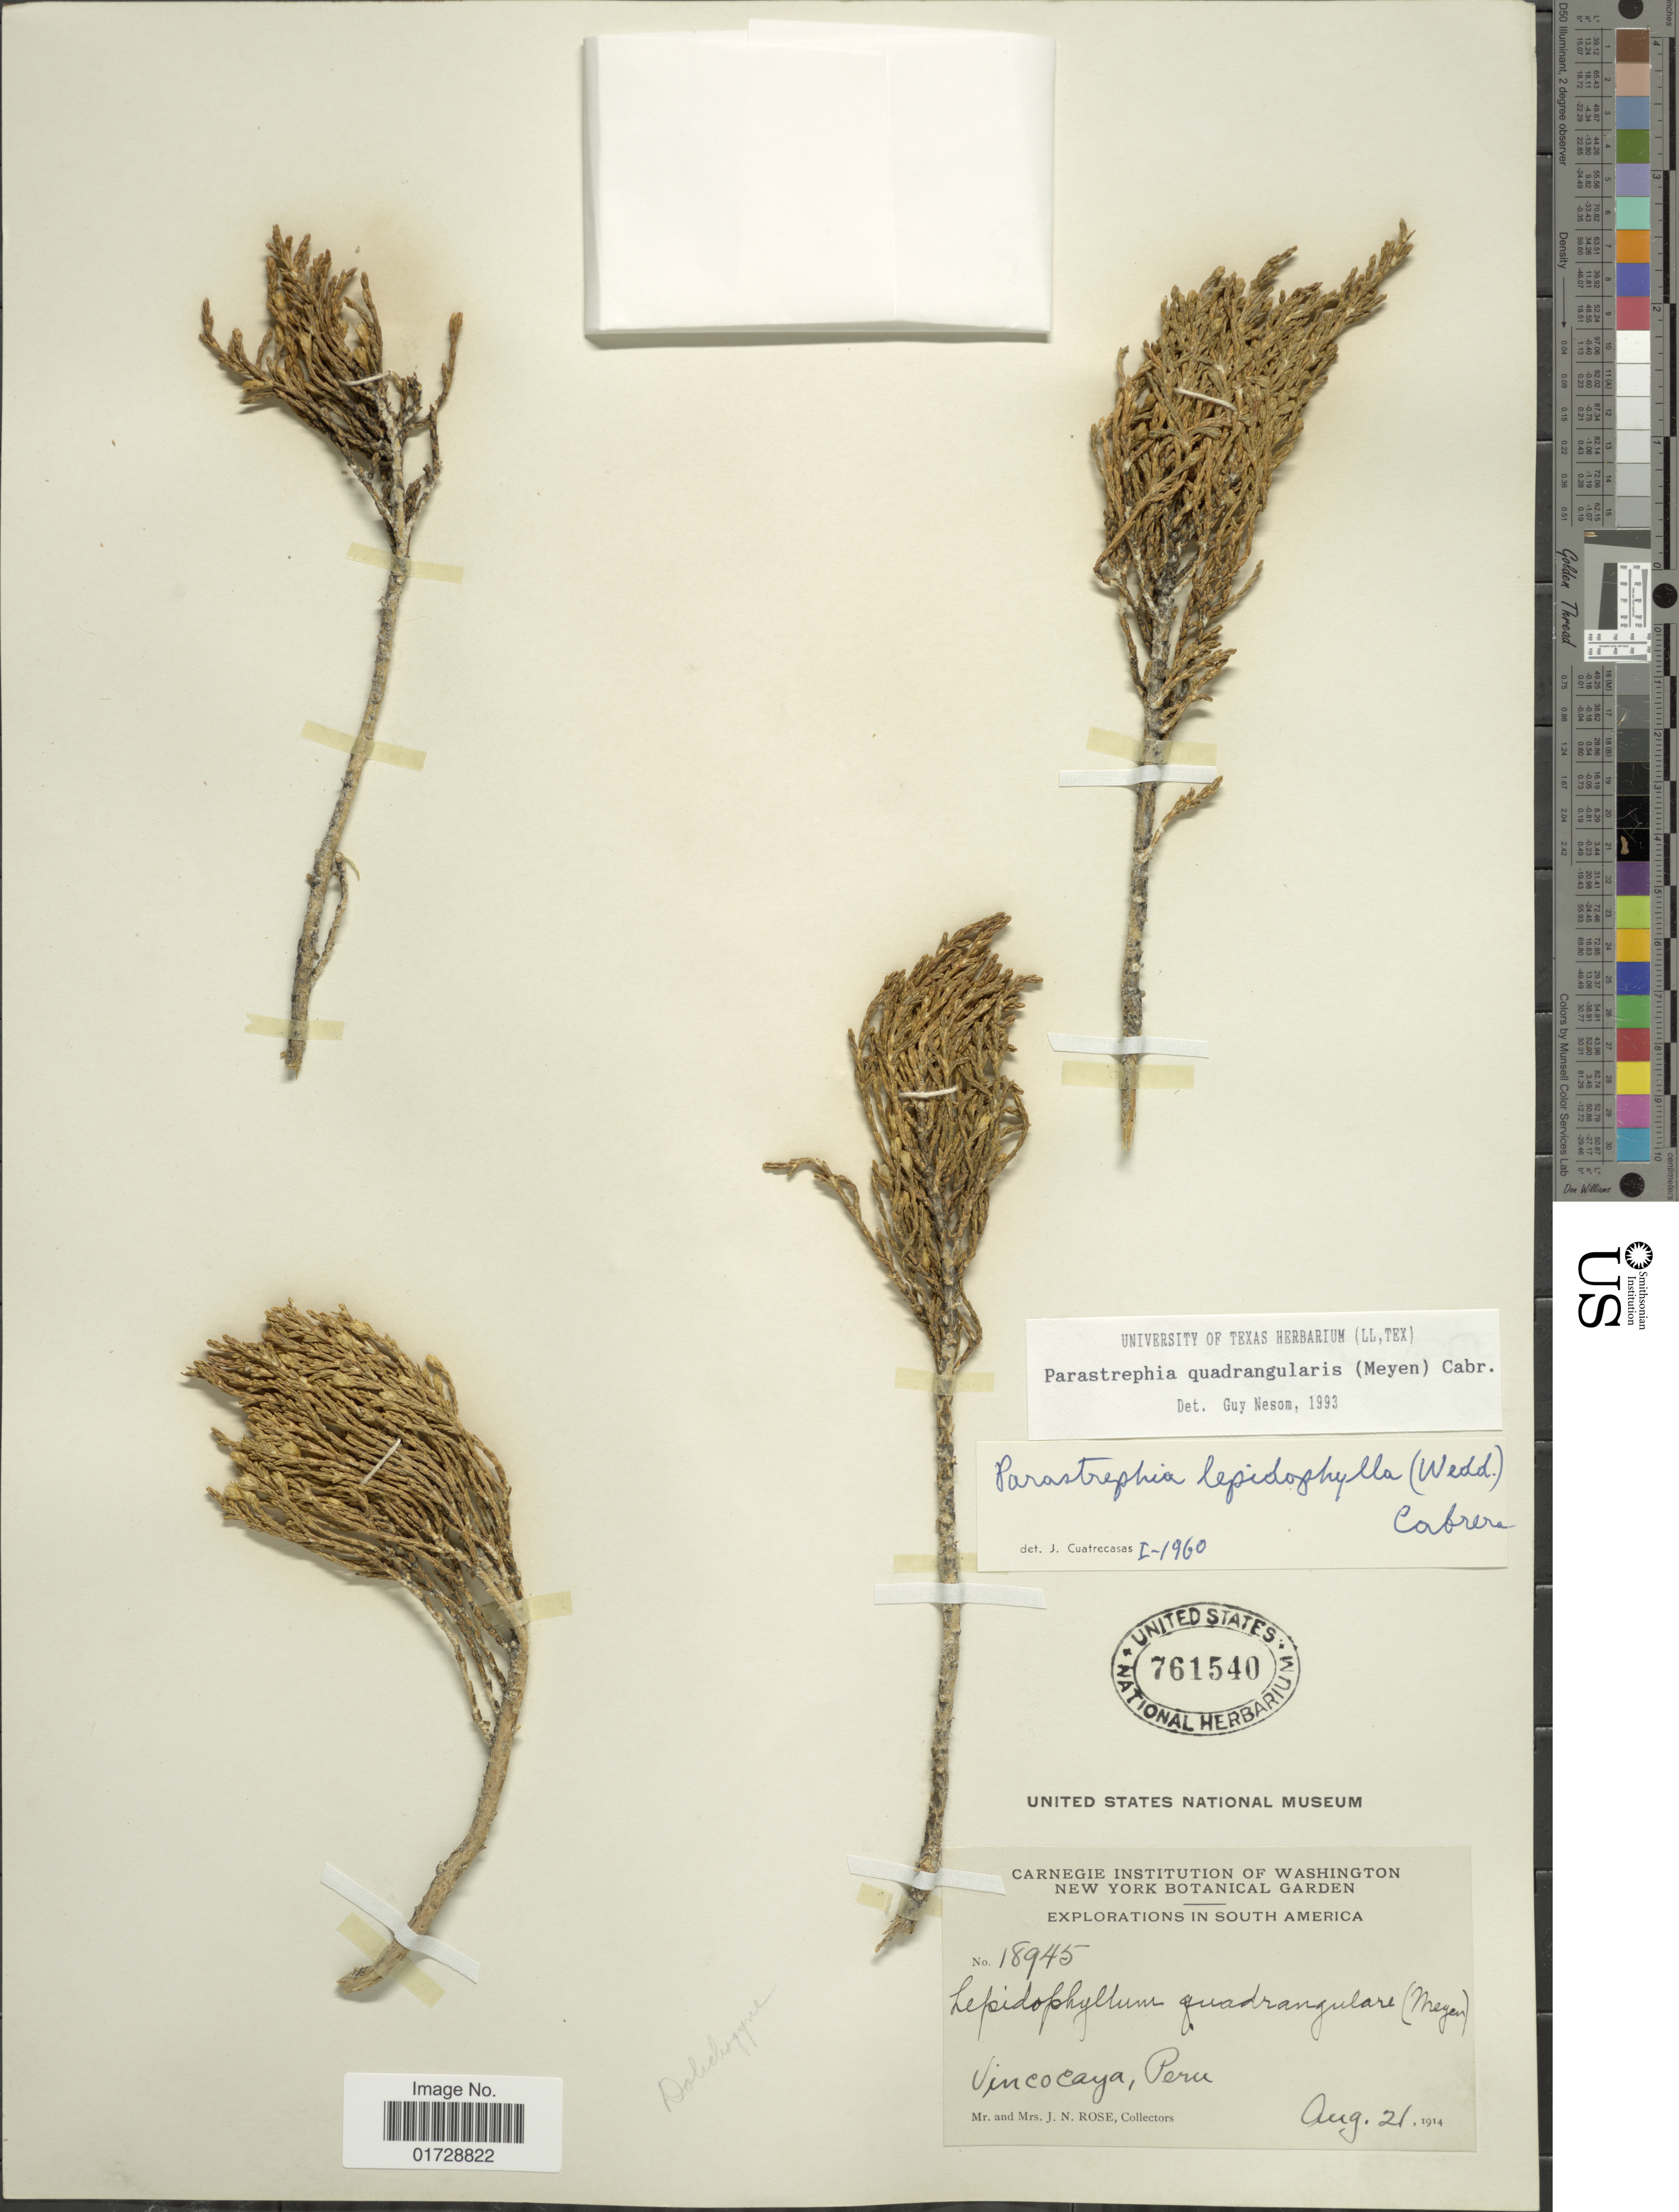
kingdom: Plantae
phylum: Tracheophyta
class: Magnoliopsida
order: Asterales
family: Asteraceae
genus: Parastrephia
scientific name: Parastrephia quadrangularis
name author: (Meyen) Cabrera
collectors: J. N. Rose & L. B. Rose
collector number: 18945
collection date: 1914-08-21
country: Peru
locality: South America, Vincocaya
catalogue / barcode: US 761540